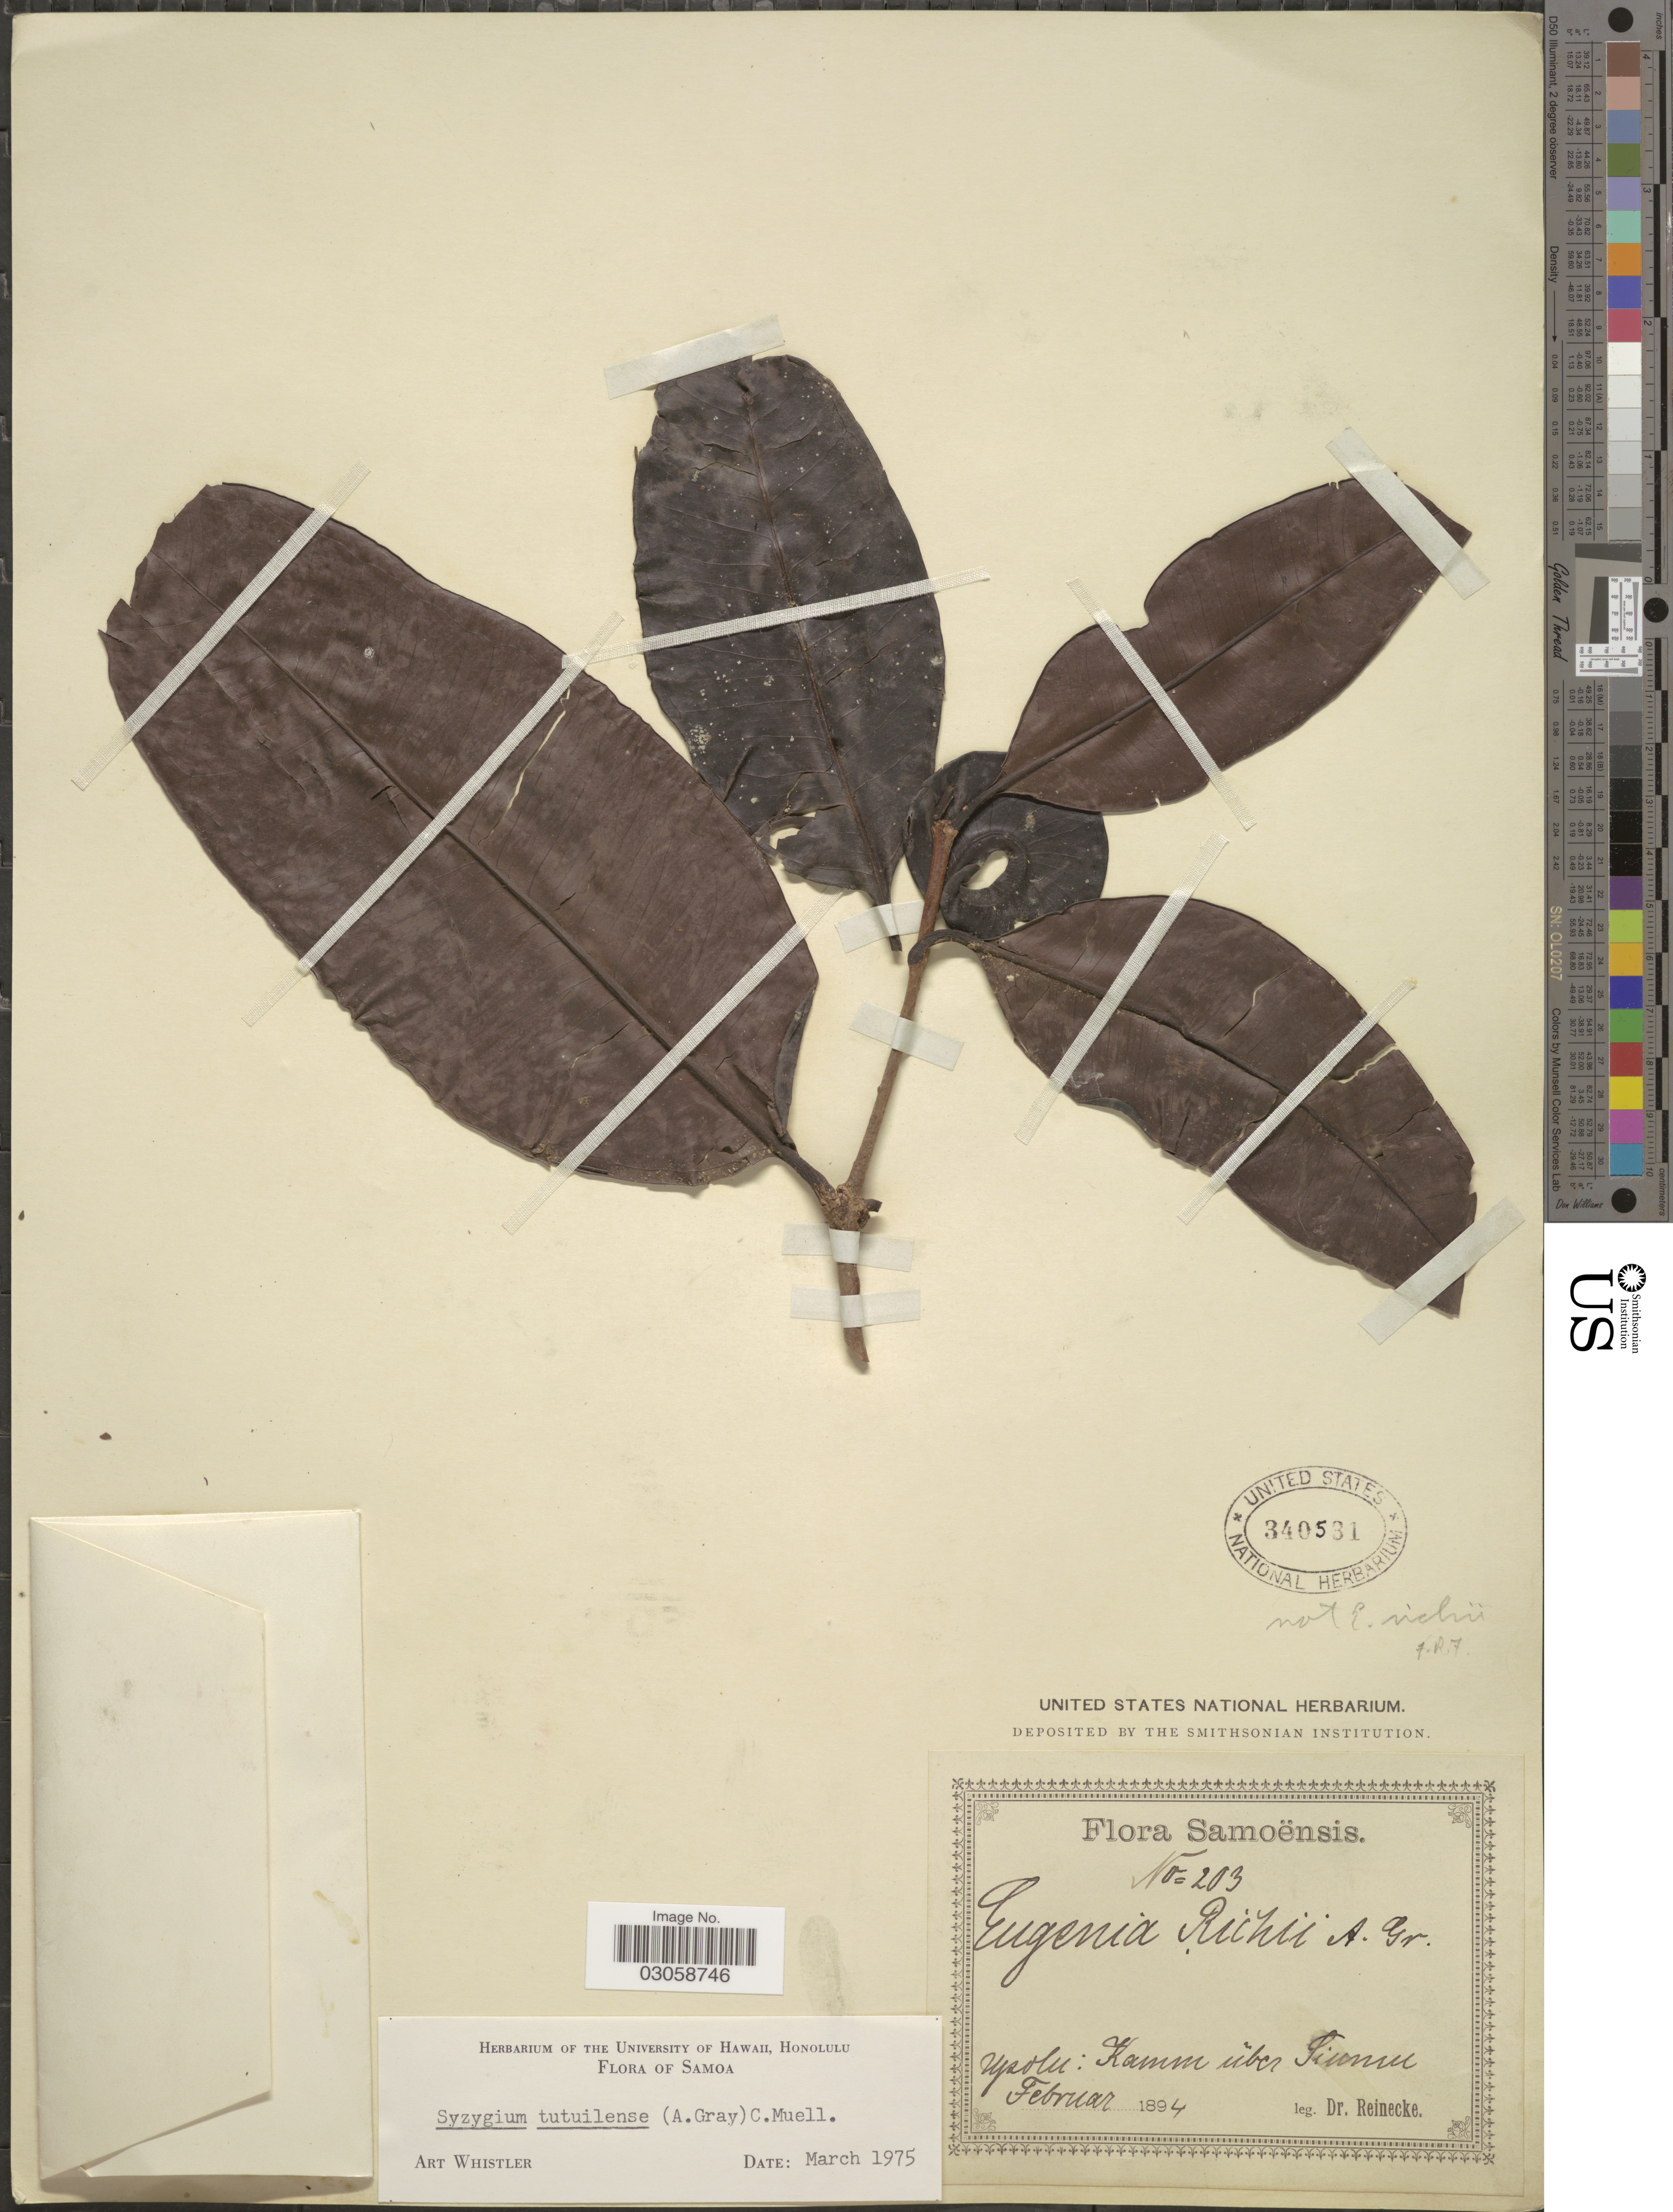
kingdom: Plantae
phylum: Tracheophyta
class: Magnoliopsida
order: Myrtales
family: Myrtaceae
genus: Syzygium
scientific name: Syzygium tutuilense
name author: (A. Gray) K. Müller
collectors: -- Reinecke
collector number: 203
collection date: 1894-02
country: Samoa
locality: Samoënsis. Upolu: Kamm über Tiumu.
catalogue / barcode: US 340531